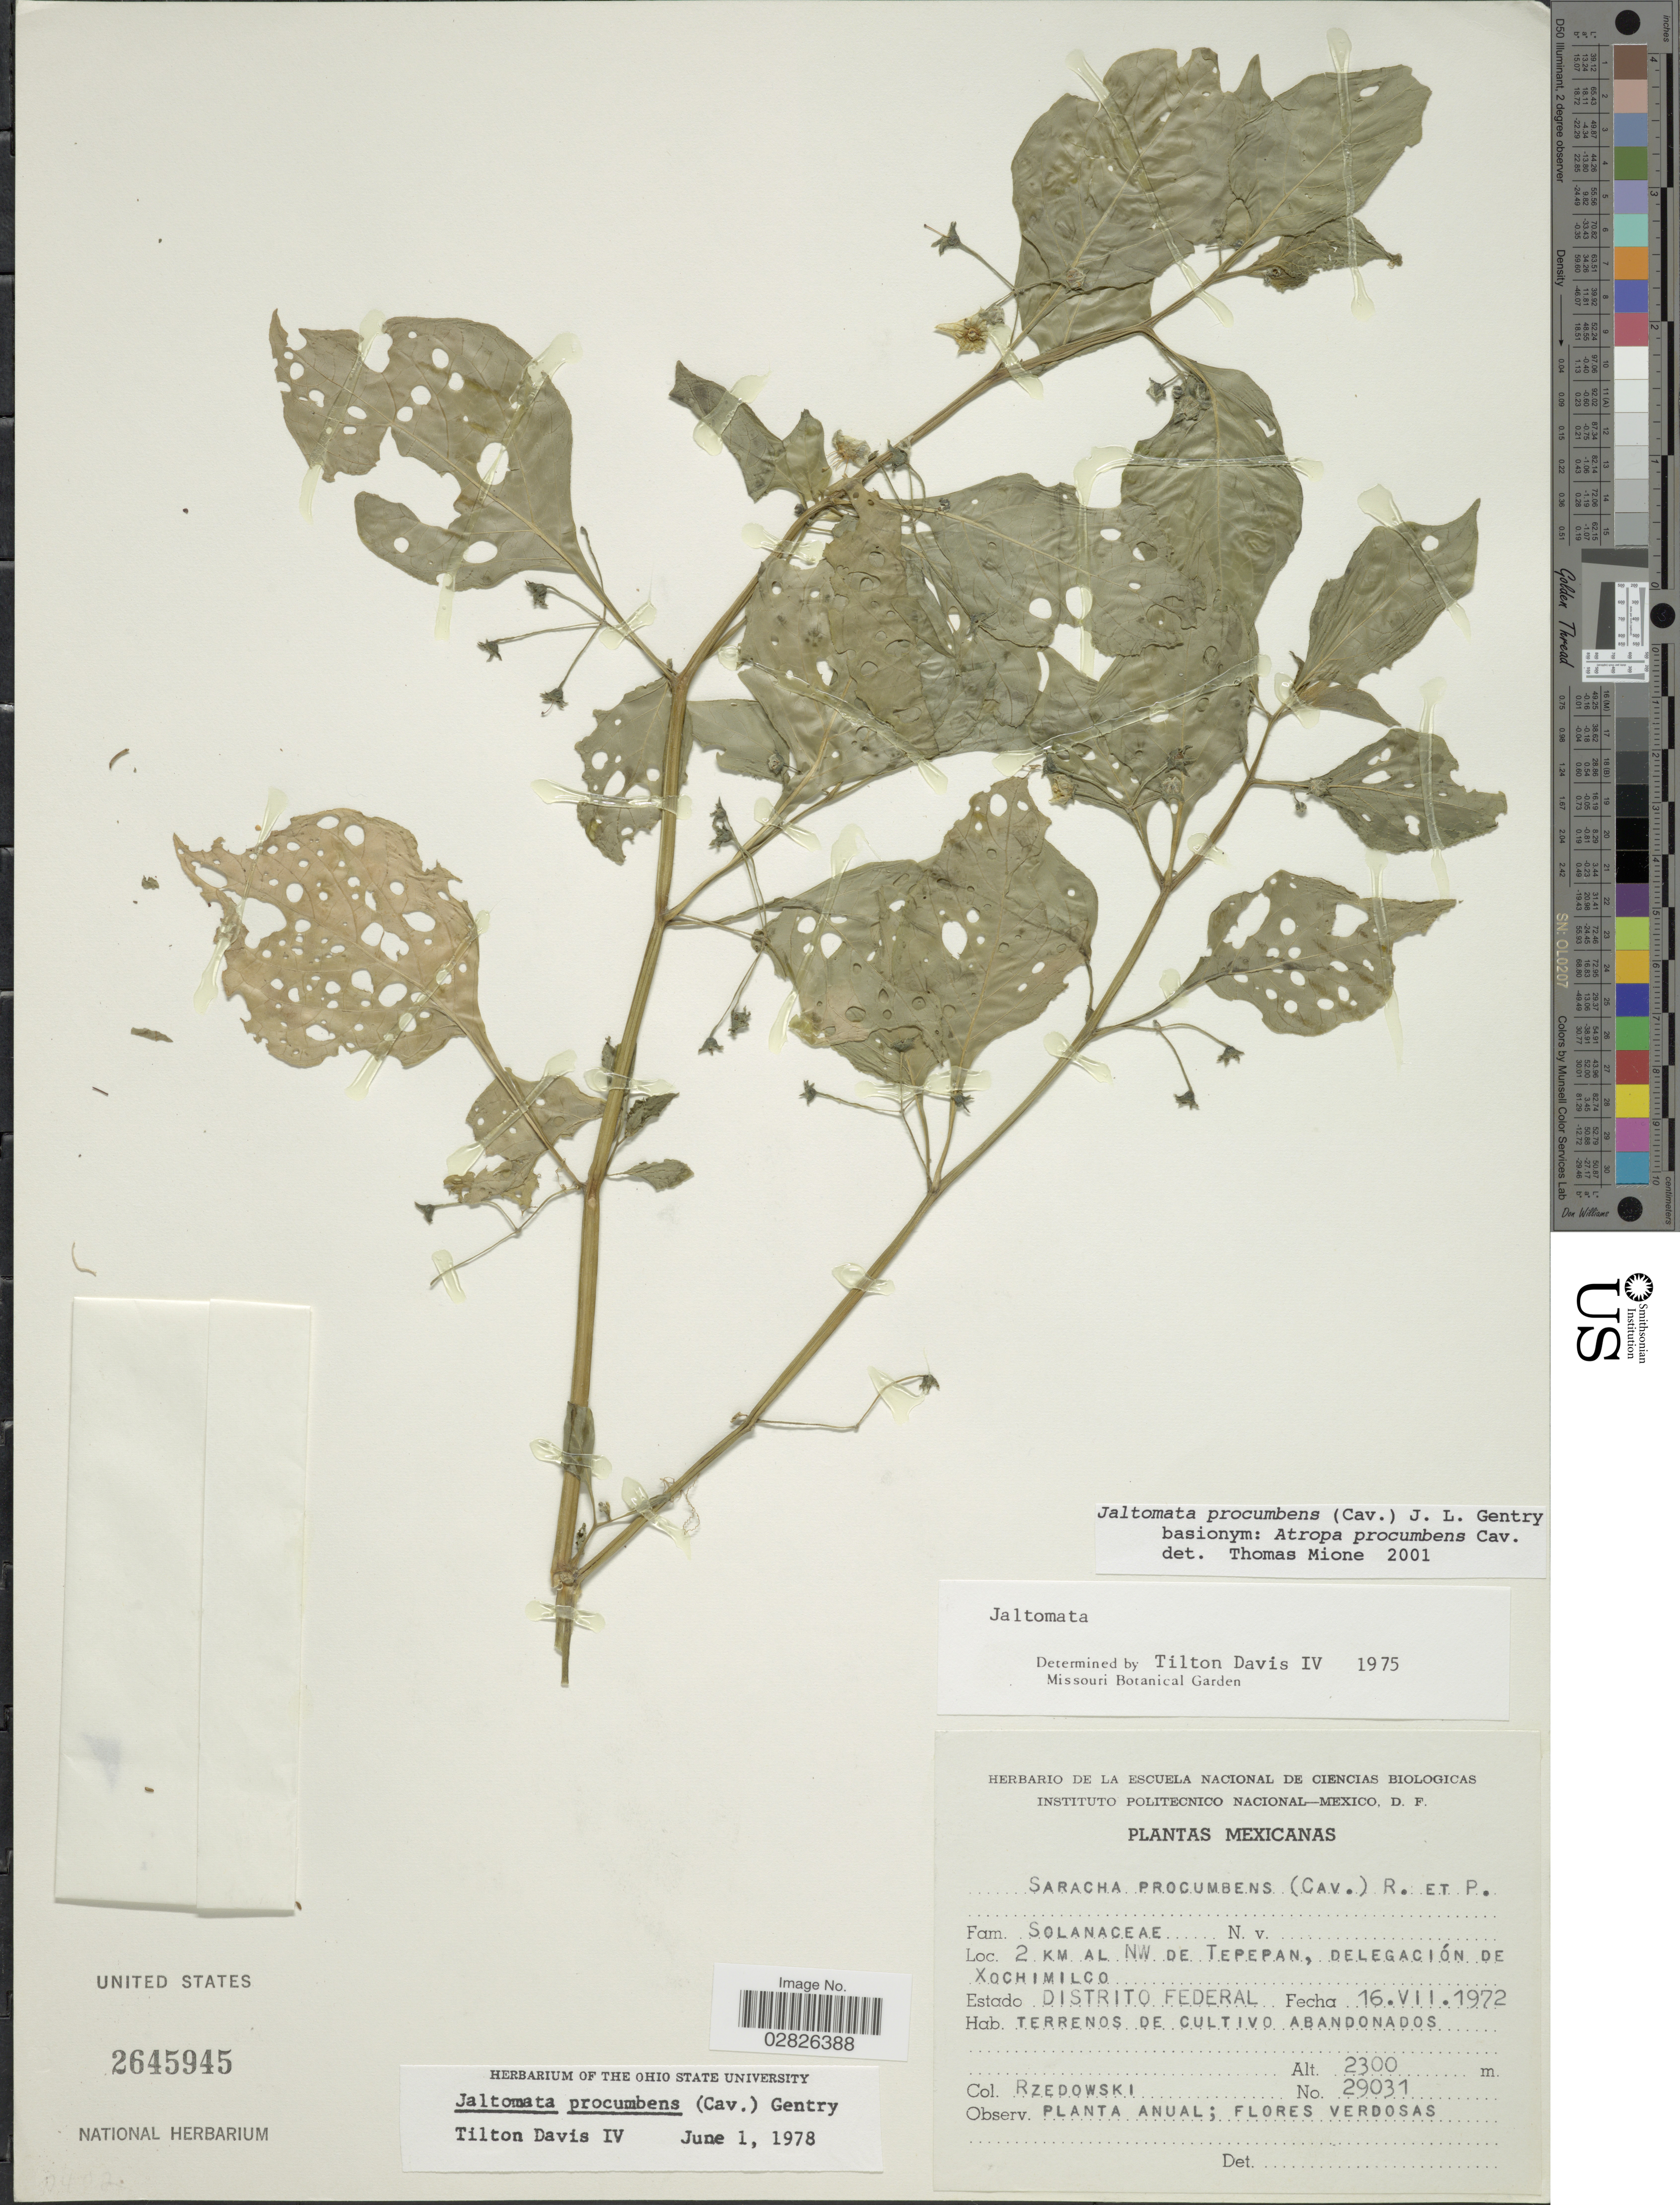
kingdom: Plantae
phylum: Tracheophyta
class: Magnoliopsida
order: Solanales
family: Solanaceae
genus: Jaltomata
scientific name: Jaltomata procumbens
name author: (Cav.) J.L. Gentry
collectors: Rzedowski, --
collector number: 29031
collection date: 1972-07-16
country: Mexico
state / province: Distrito Federal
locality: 2 km al NW de Tepepan, Deledación de Xochimilco. Estado Distrito Federal.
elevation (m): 2300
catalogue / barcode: US 2645945